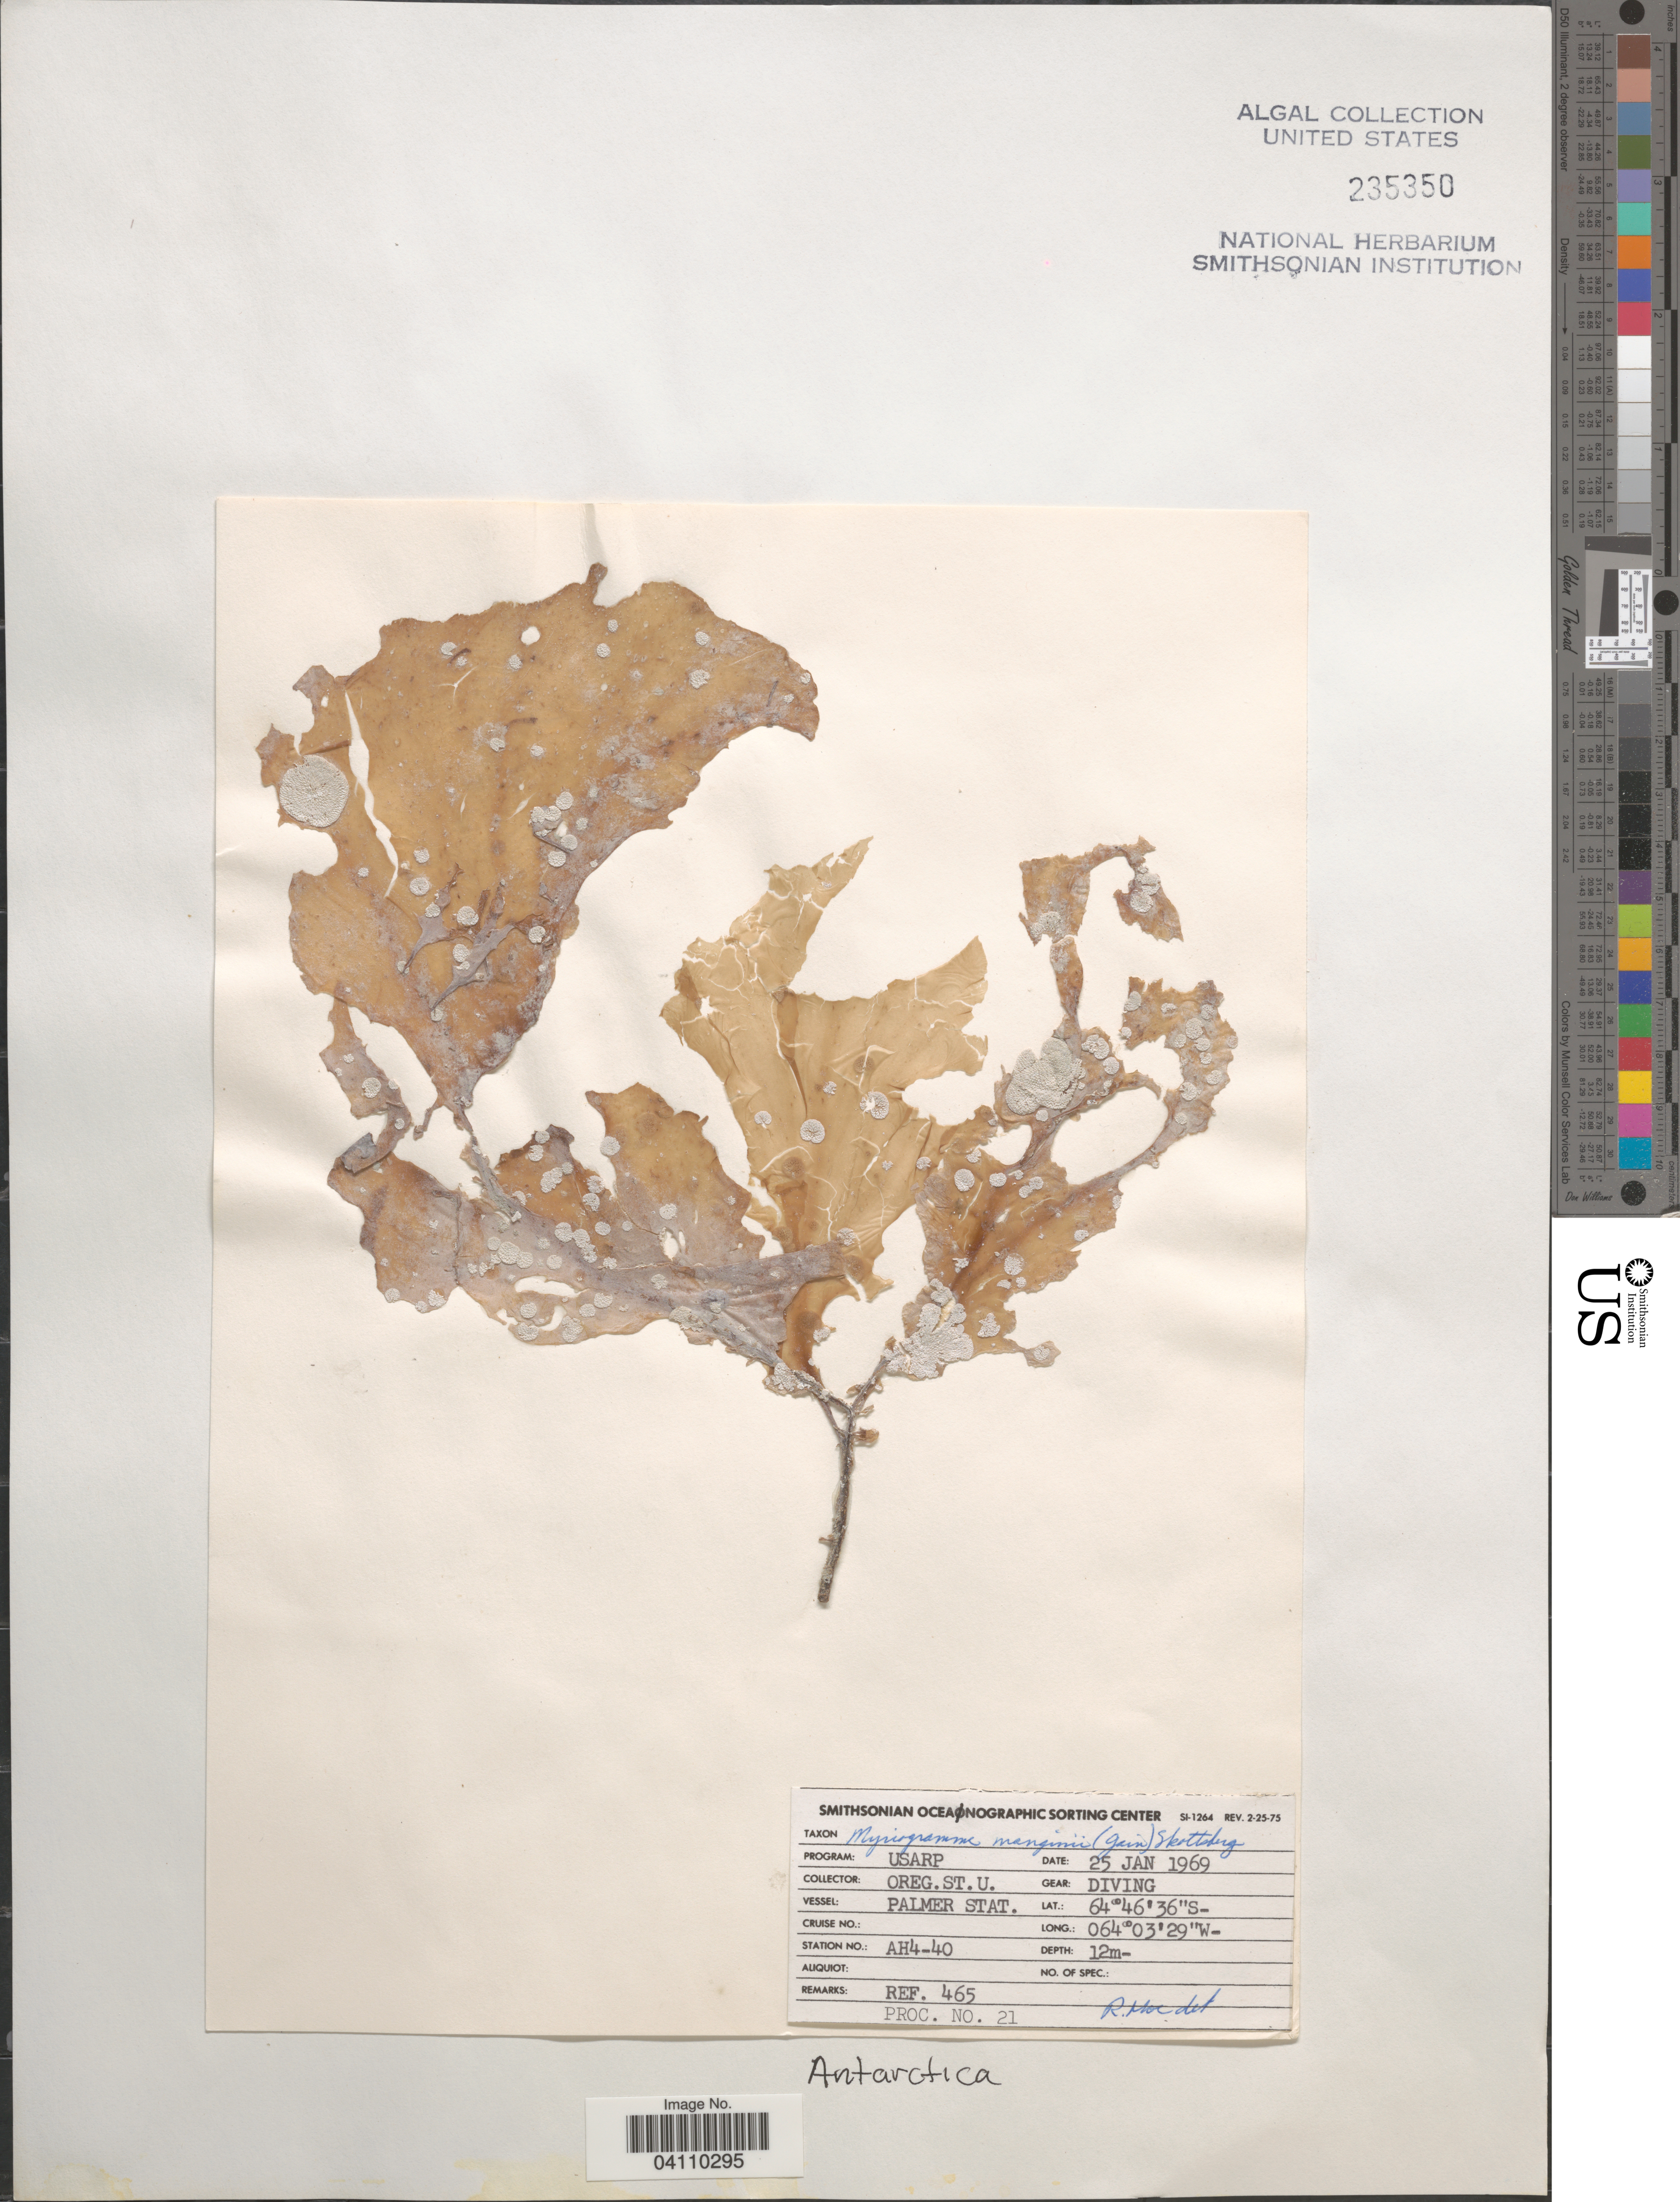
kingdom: Plantae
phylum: Rhodophyta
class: Florideophyceae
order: Ceramiales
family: Delesseriaceae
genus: Myriogramme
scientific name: Myriogramme manginii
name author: (Gain) Skottsb.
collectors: Oreg. St. U.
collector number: Proc. 21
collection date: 1969-01-25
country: Antarctica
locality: Palmer Stat. AH4-40.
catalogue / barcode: US 235350